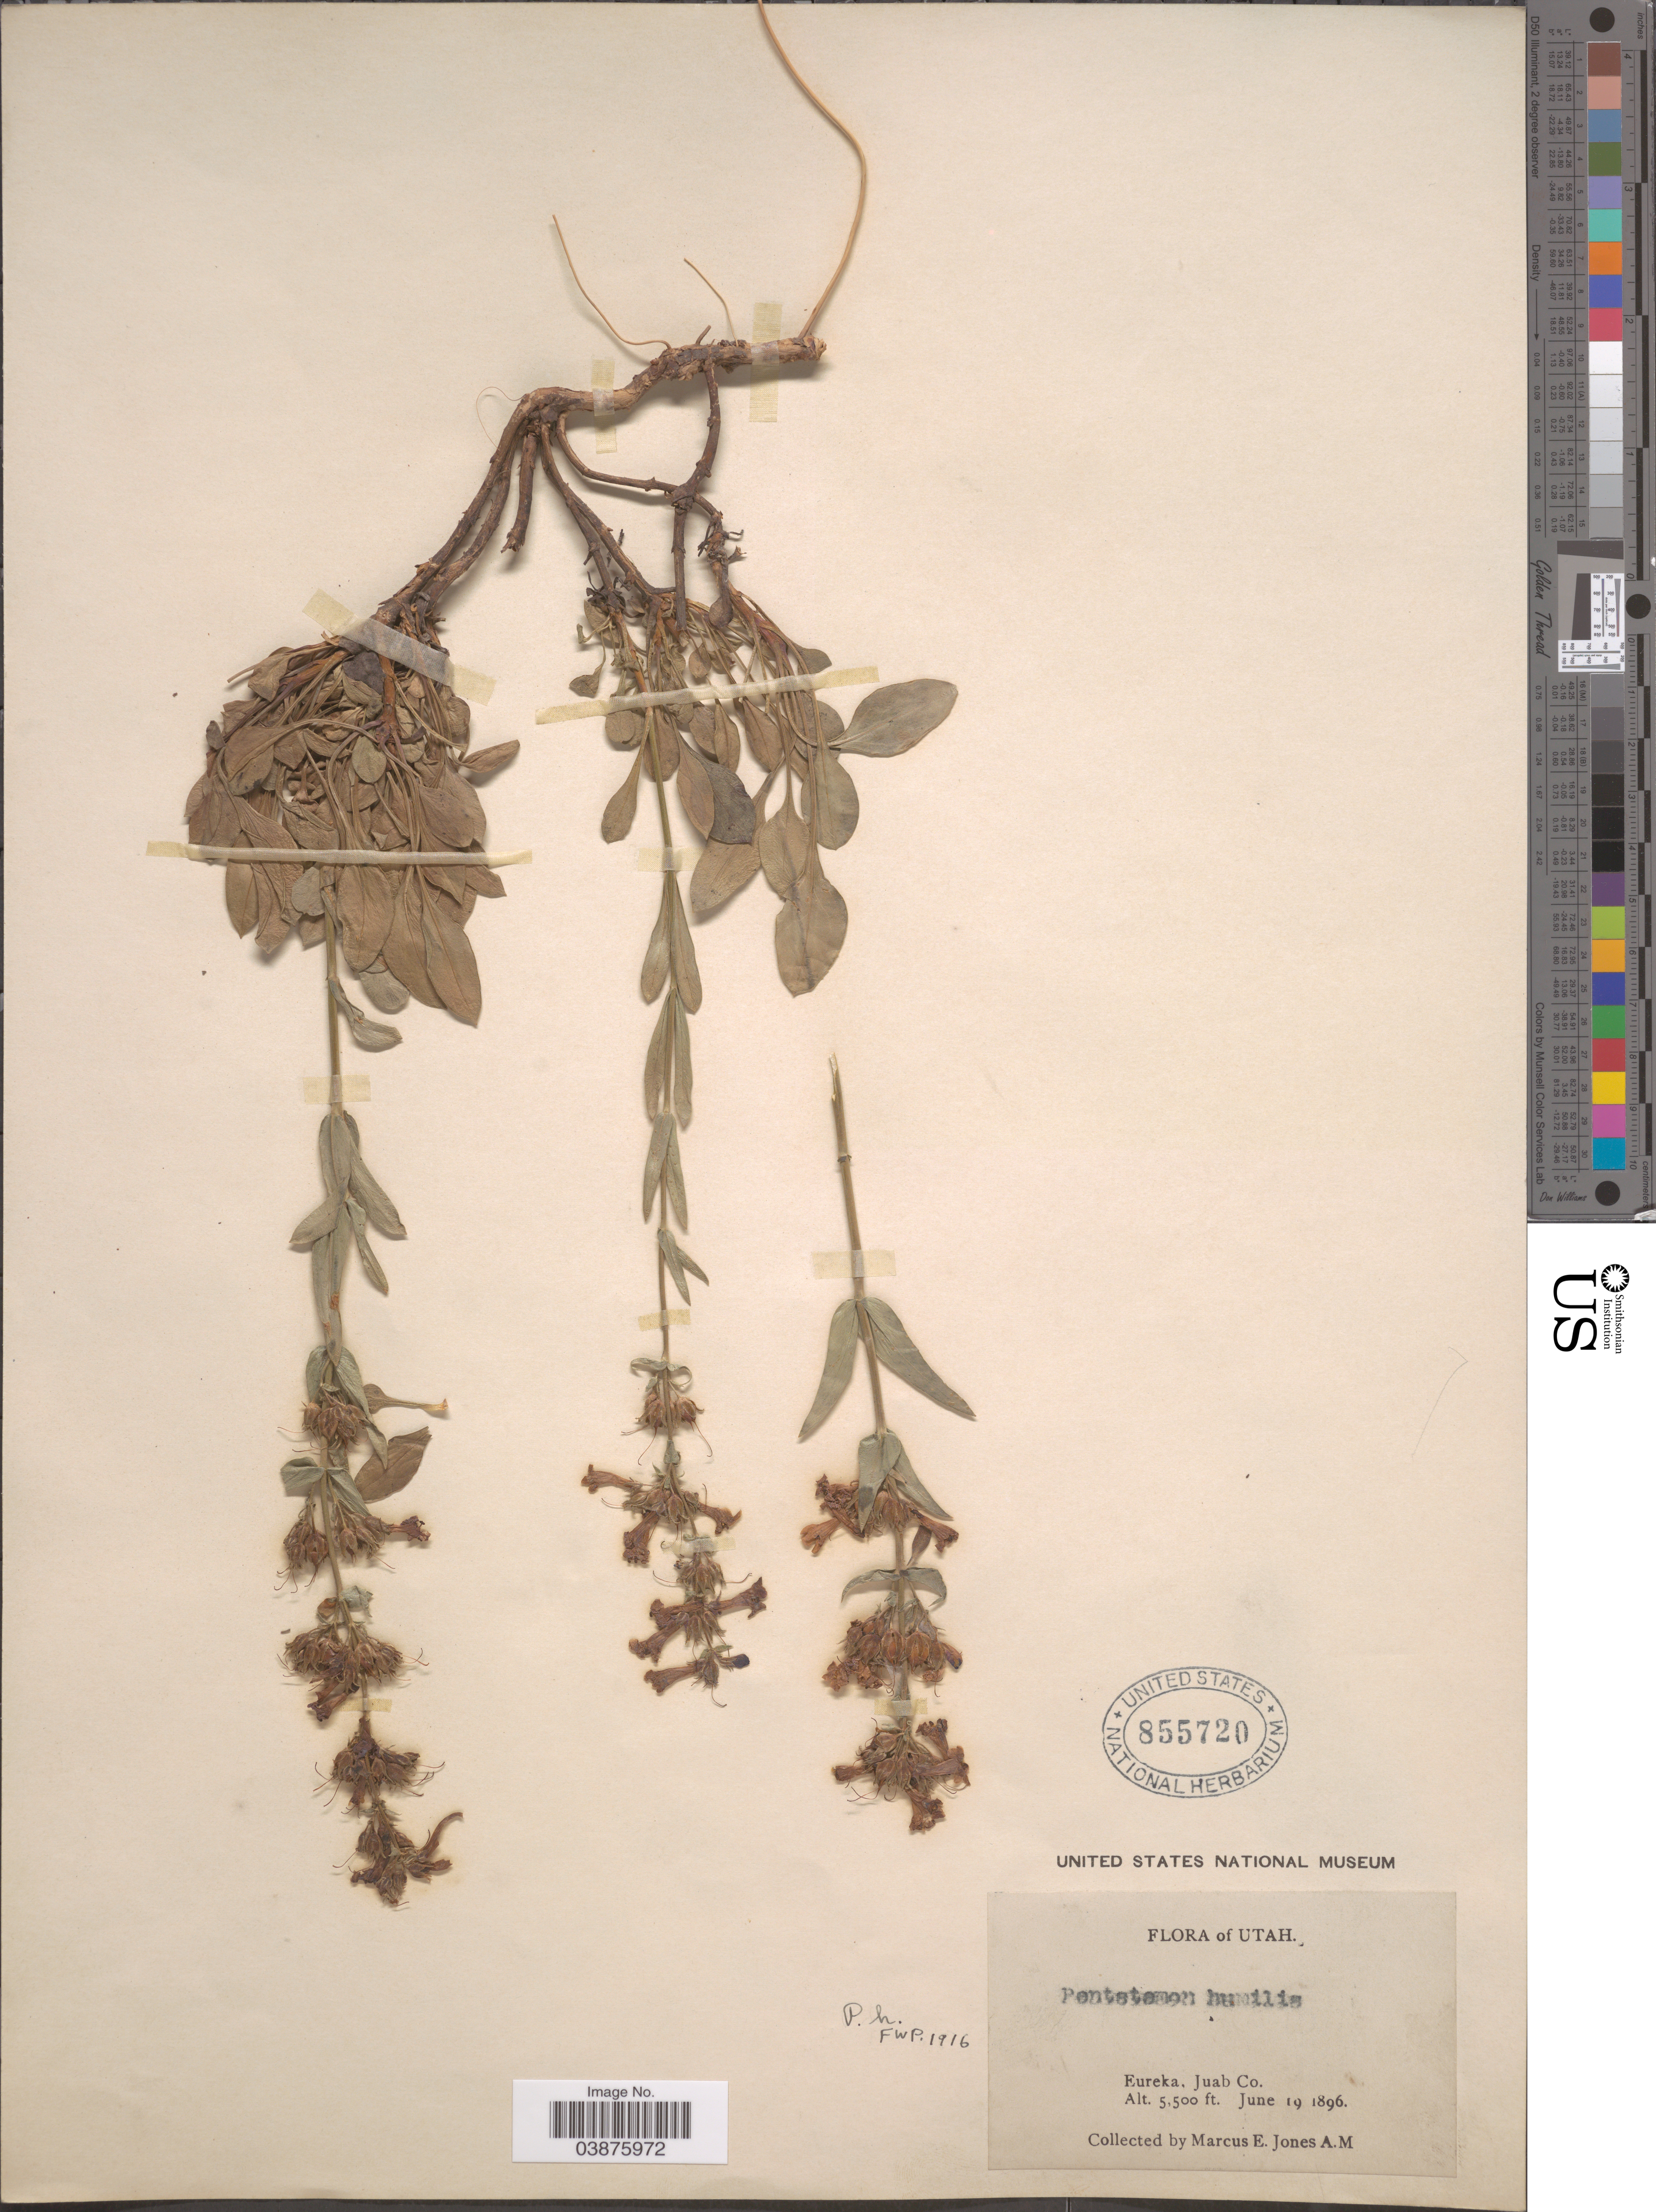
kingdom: Plantae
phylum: Tracheophyta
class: Magnoliopsida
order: Lamiales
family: Plantaginaceae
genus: Penstemon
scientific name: Penstemon humilis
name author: Nutt. ex A. Gray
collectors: M. E. Jones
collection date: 1896-06-19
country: United States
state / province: Utah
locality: Eureka, Juab Co.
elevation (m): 1676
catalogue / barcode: US 855720